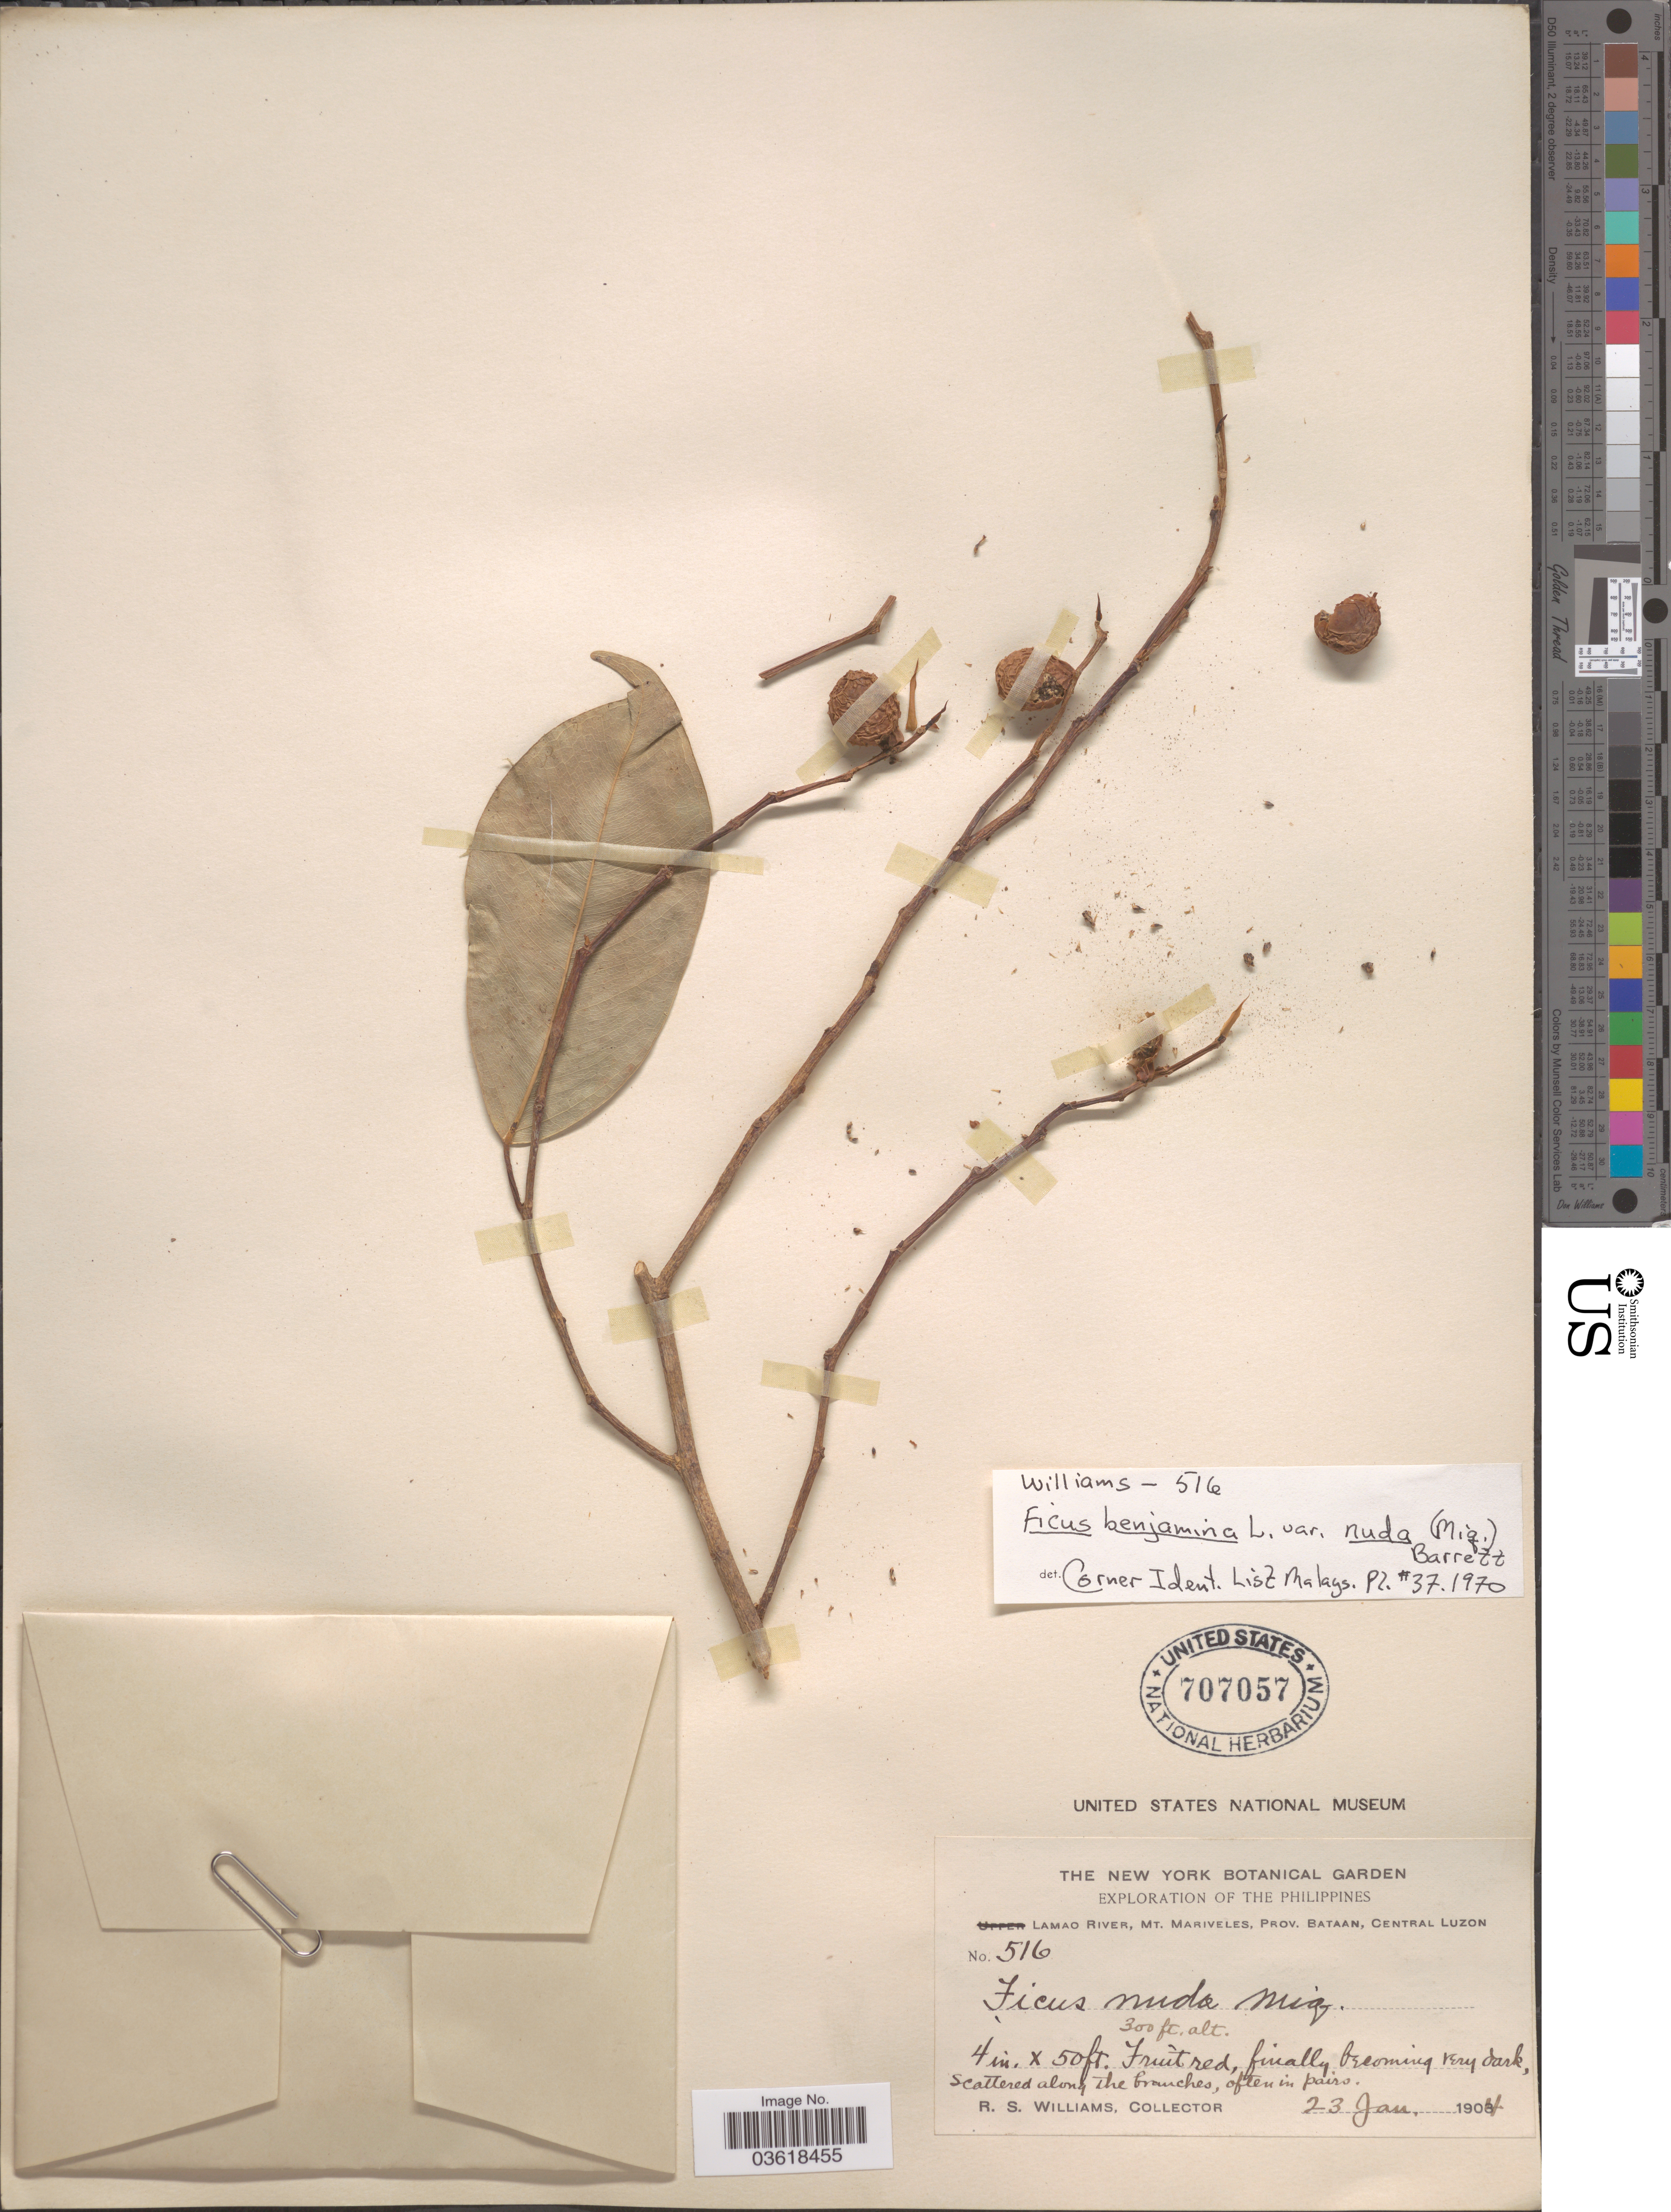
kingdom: Plantae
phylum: Tracheophyta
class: Magnoliopsida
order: Rosales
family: Moraceae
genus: Ficus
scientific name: Ficus benjamina var. nuda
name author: (Miq.) Barrett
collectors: R. S. Williams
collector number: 516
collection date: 1904-01-23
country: Philippines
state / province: Central Luzon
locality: Lamao River, Mt. Mariveles, Prov. Bataan.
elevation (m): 91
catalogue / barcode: US 707057